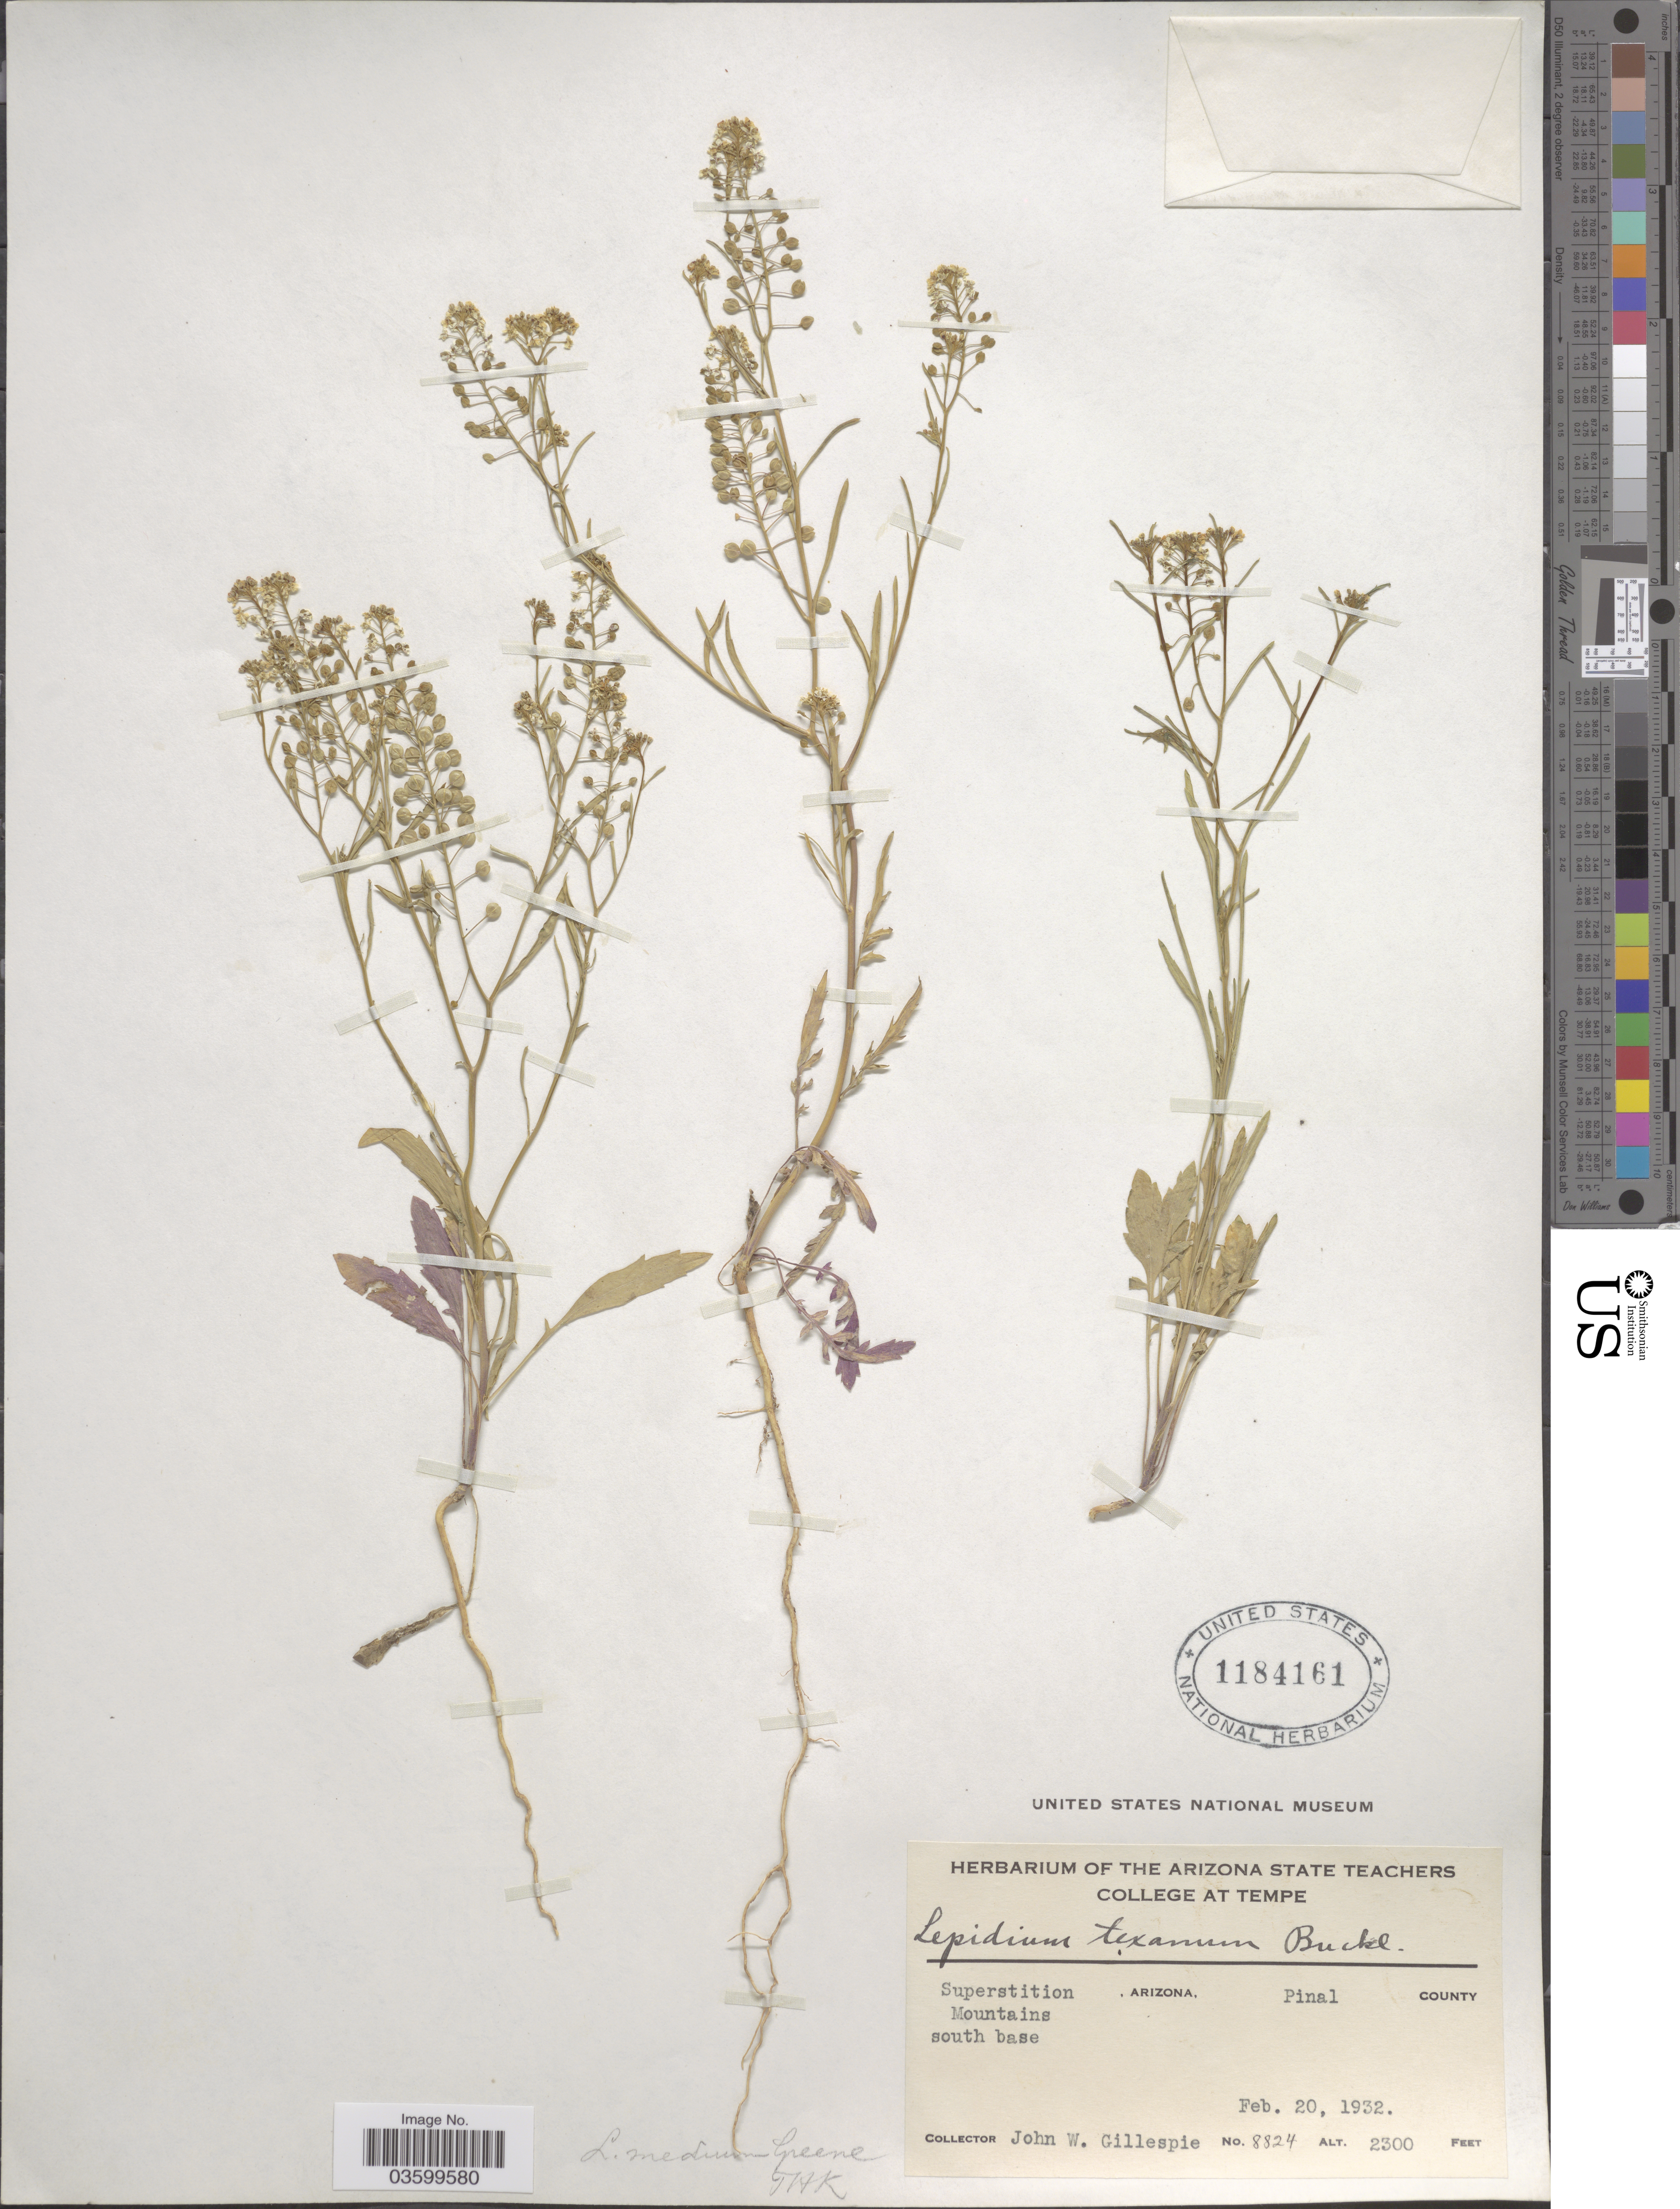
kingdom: Plantae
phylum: Tracheophyta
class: Magnoliopsida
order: Brassicales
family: Brassicaceae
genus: Lepidium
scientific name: Lepidium virginicum var. pubescens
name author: (Greene) C.L. Hitchc.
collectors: J. W. Gillespie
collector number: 8824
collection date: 1932-02-20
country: United States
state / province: Arizona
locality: Superstition Mountains south base. Pinal County.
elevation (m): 701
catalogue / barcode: US 1184161